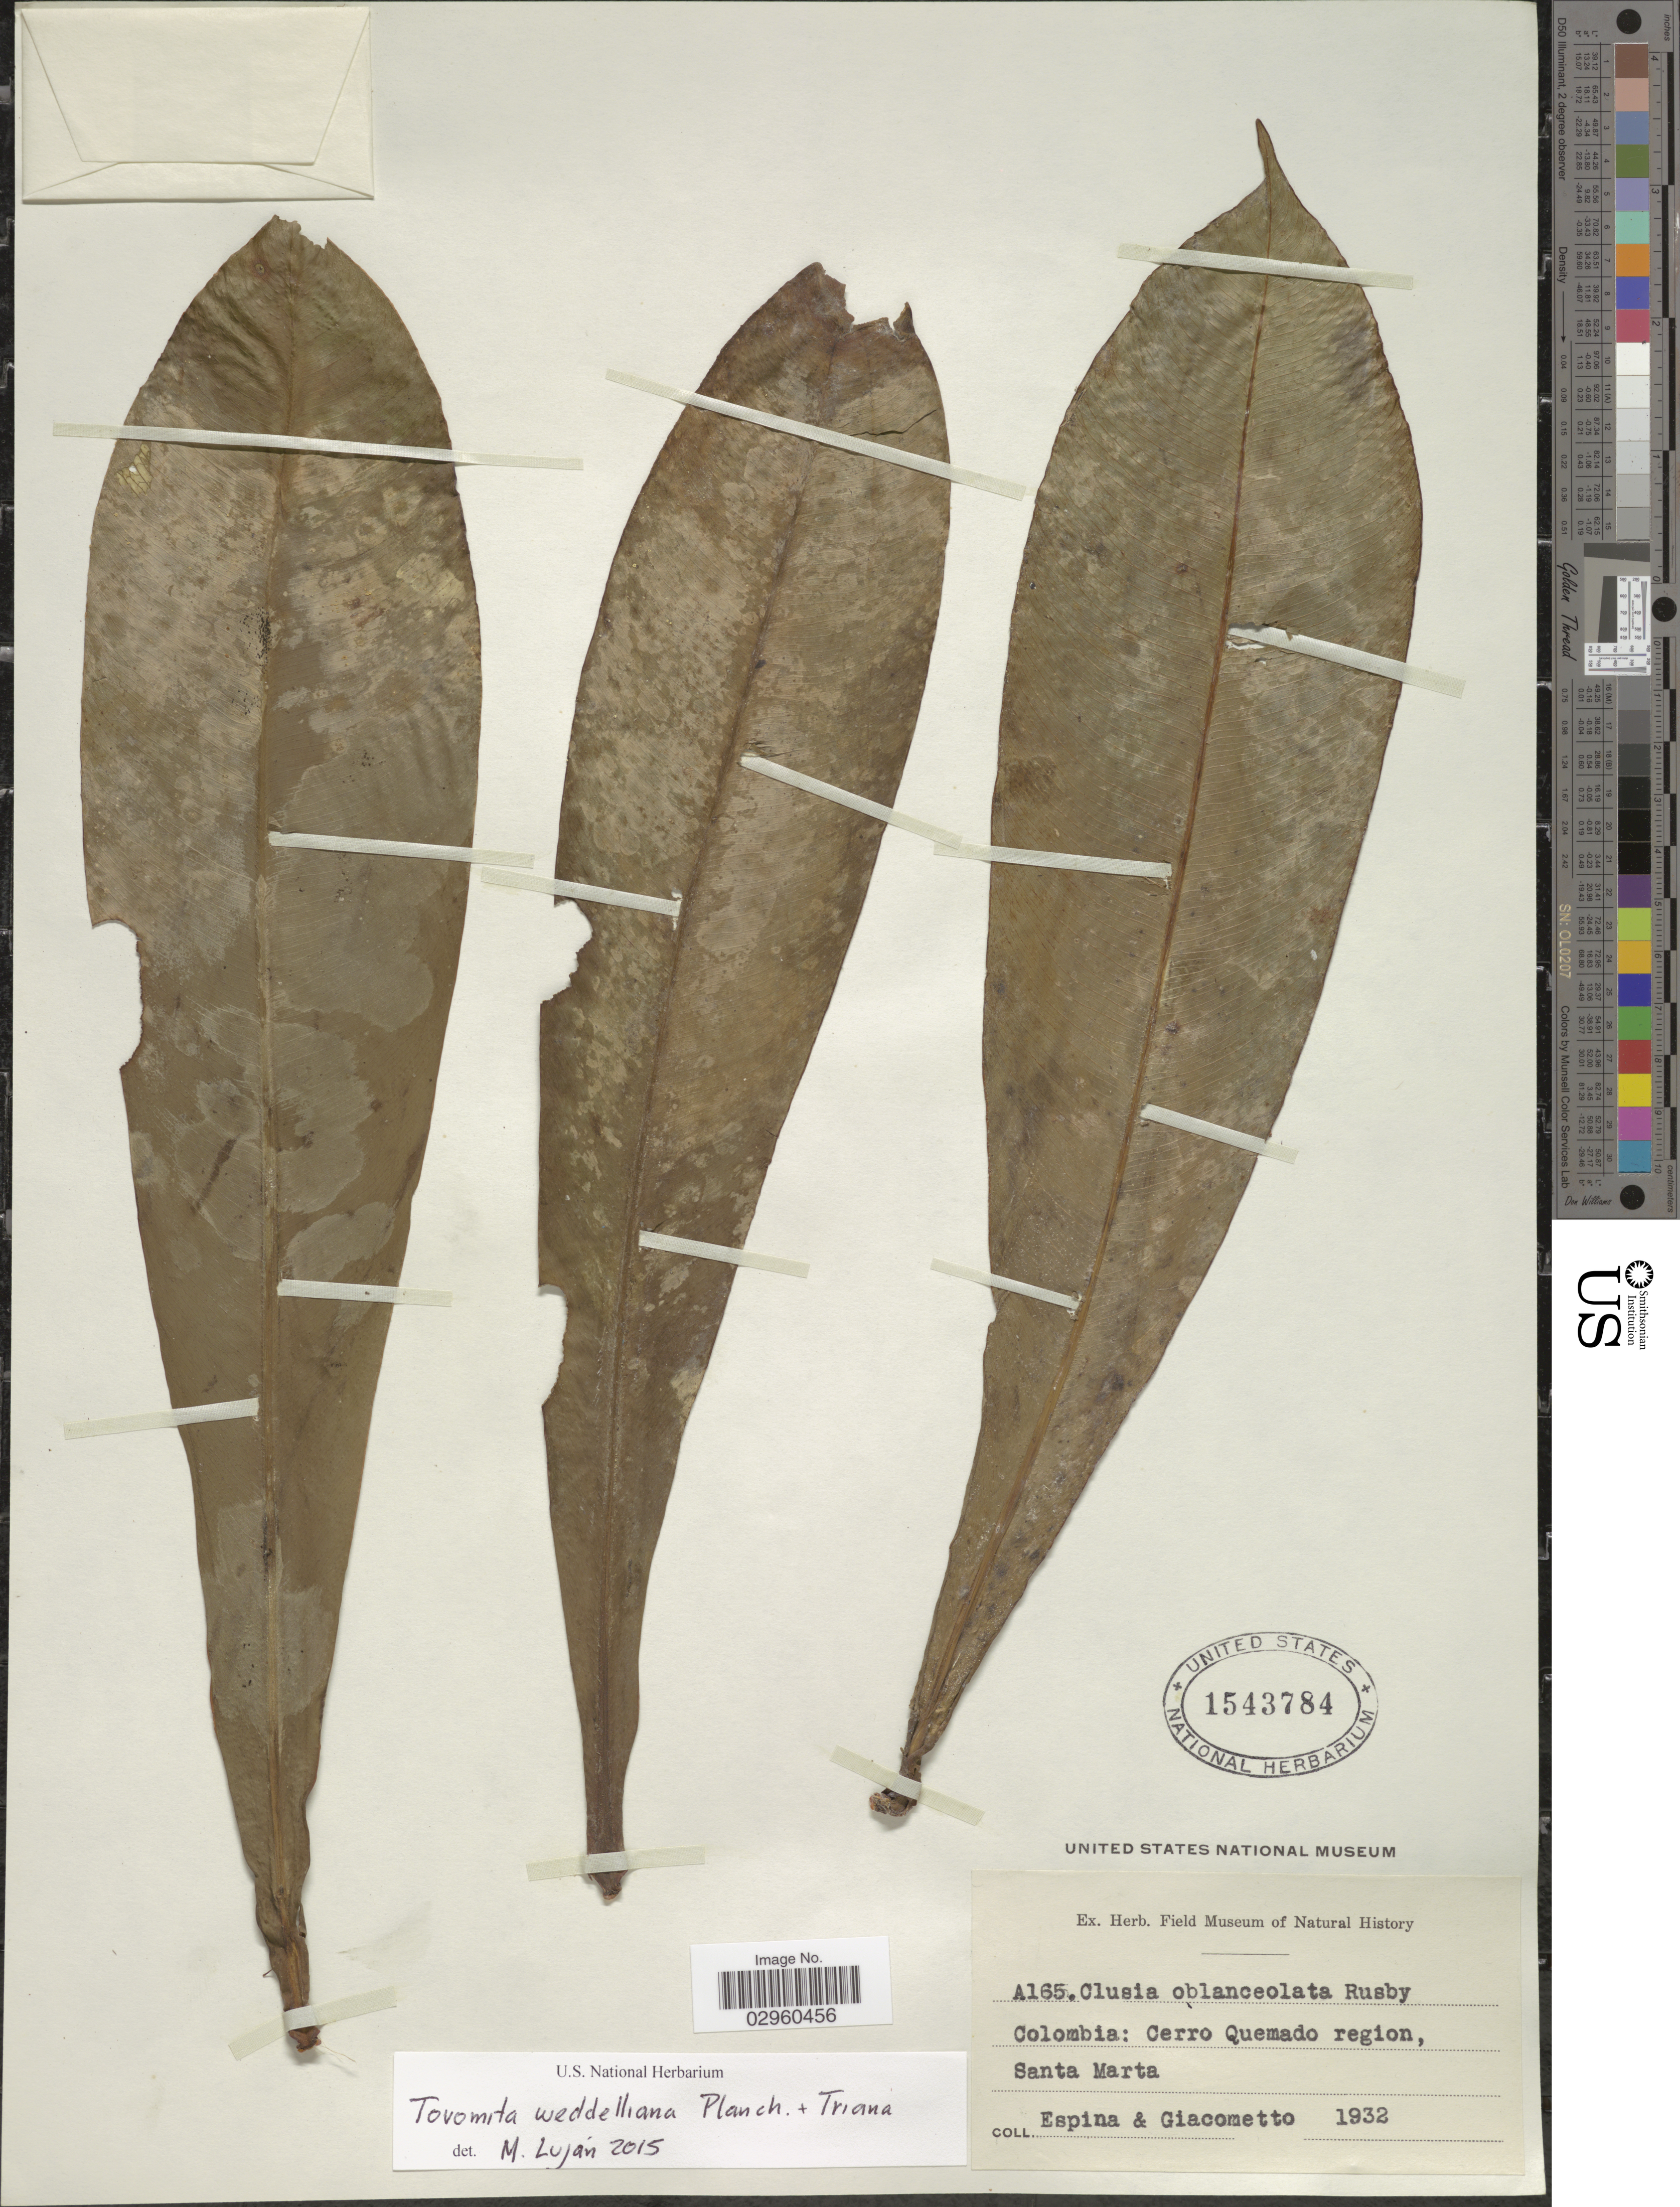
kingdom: Plantae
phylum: Tracheophyta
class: Magnoliopsida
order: Malpighiales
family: Clusiaceae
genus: Arawakia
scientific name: Arawakia weddelliana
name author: (Planch. & Triana) L. Marinho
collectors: -. Espina & J. Giacometto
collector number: A165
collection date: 1932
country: Colombia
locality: Cerro Quemado region, Santa Marta.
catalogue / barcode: US 1543784